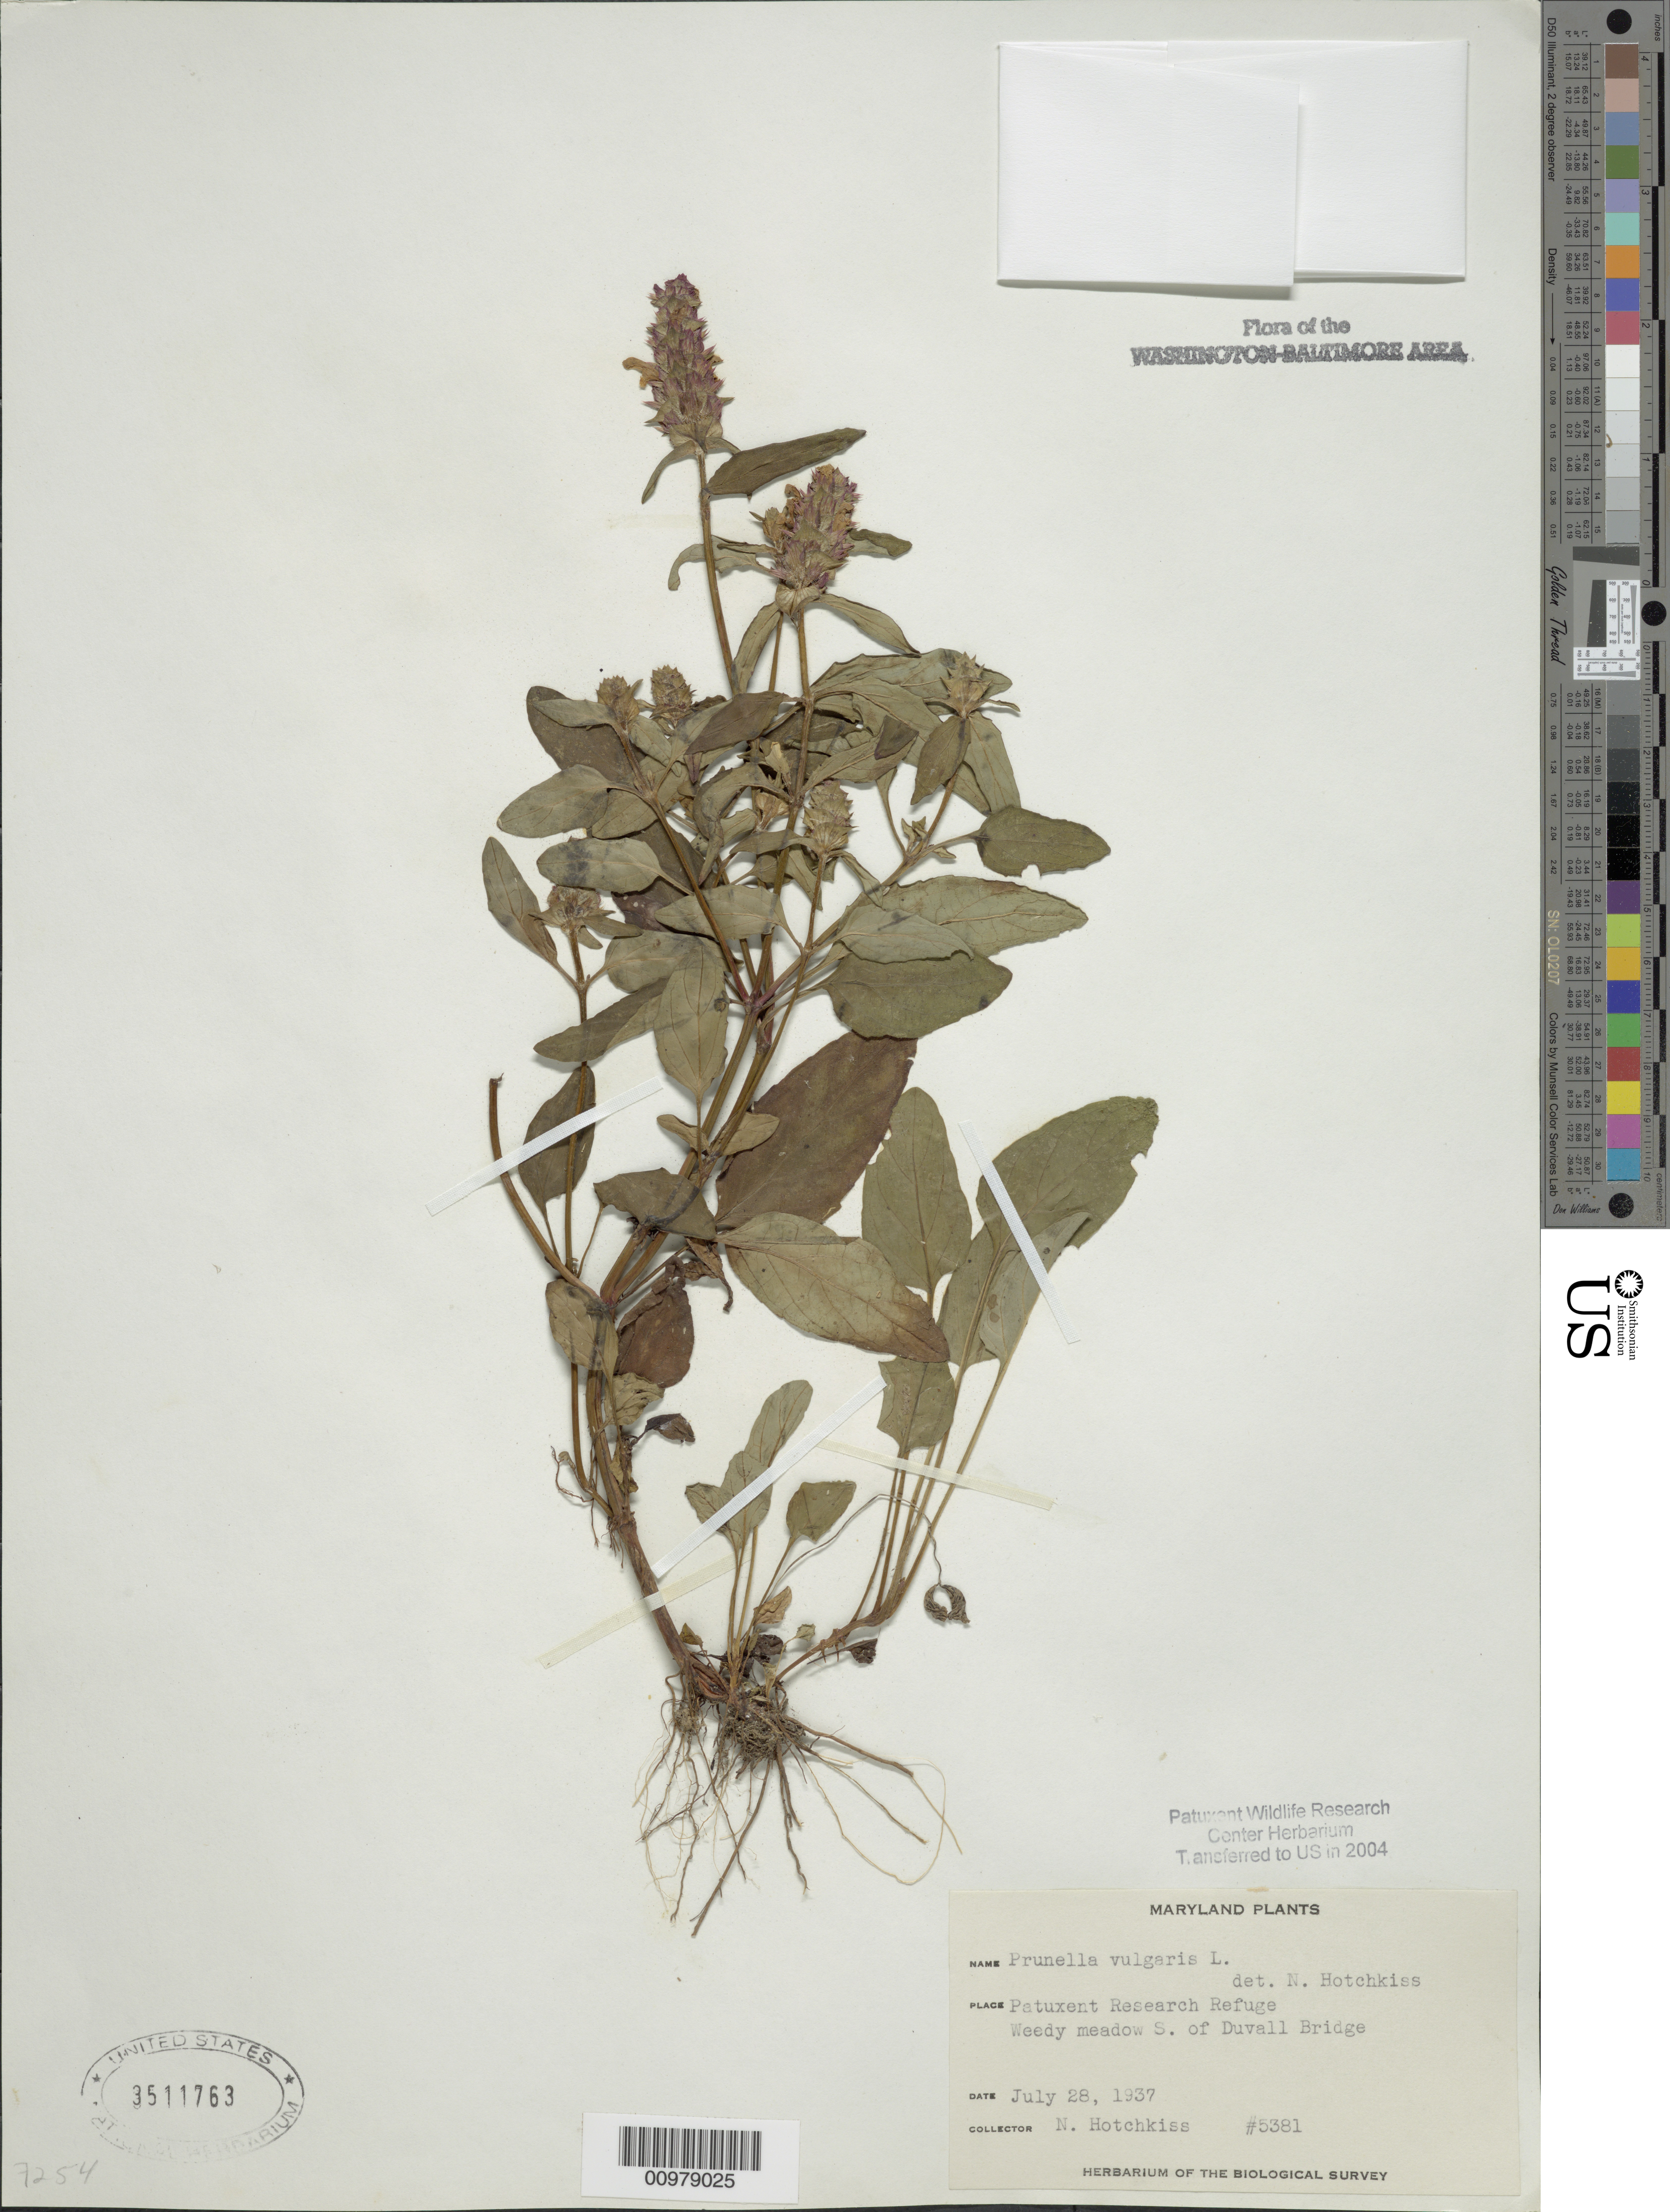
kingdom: Plantae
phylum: Tracheophyta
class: Magnoliopsida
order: Lamiales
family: Lamiaceae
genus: Prunella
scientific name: Prunella vulgaris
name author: L.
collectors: N. Hotchkiss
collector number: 5381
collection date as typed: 28 Jul 1937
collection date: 1937-07-28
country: United States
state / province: Maryland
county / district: Prince George's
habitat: weedy meadow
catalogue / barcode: US 3511763